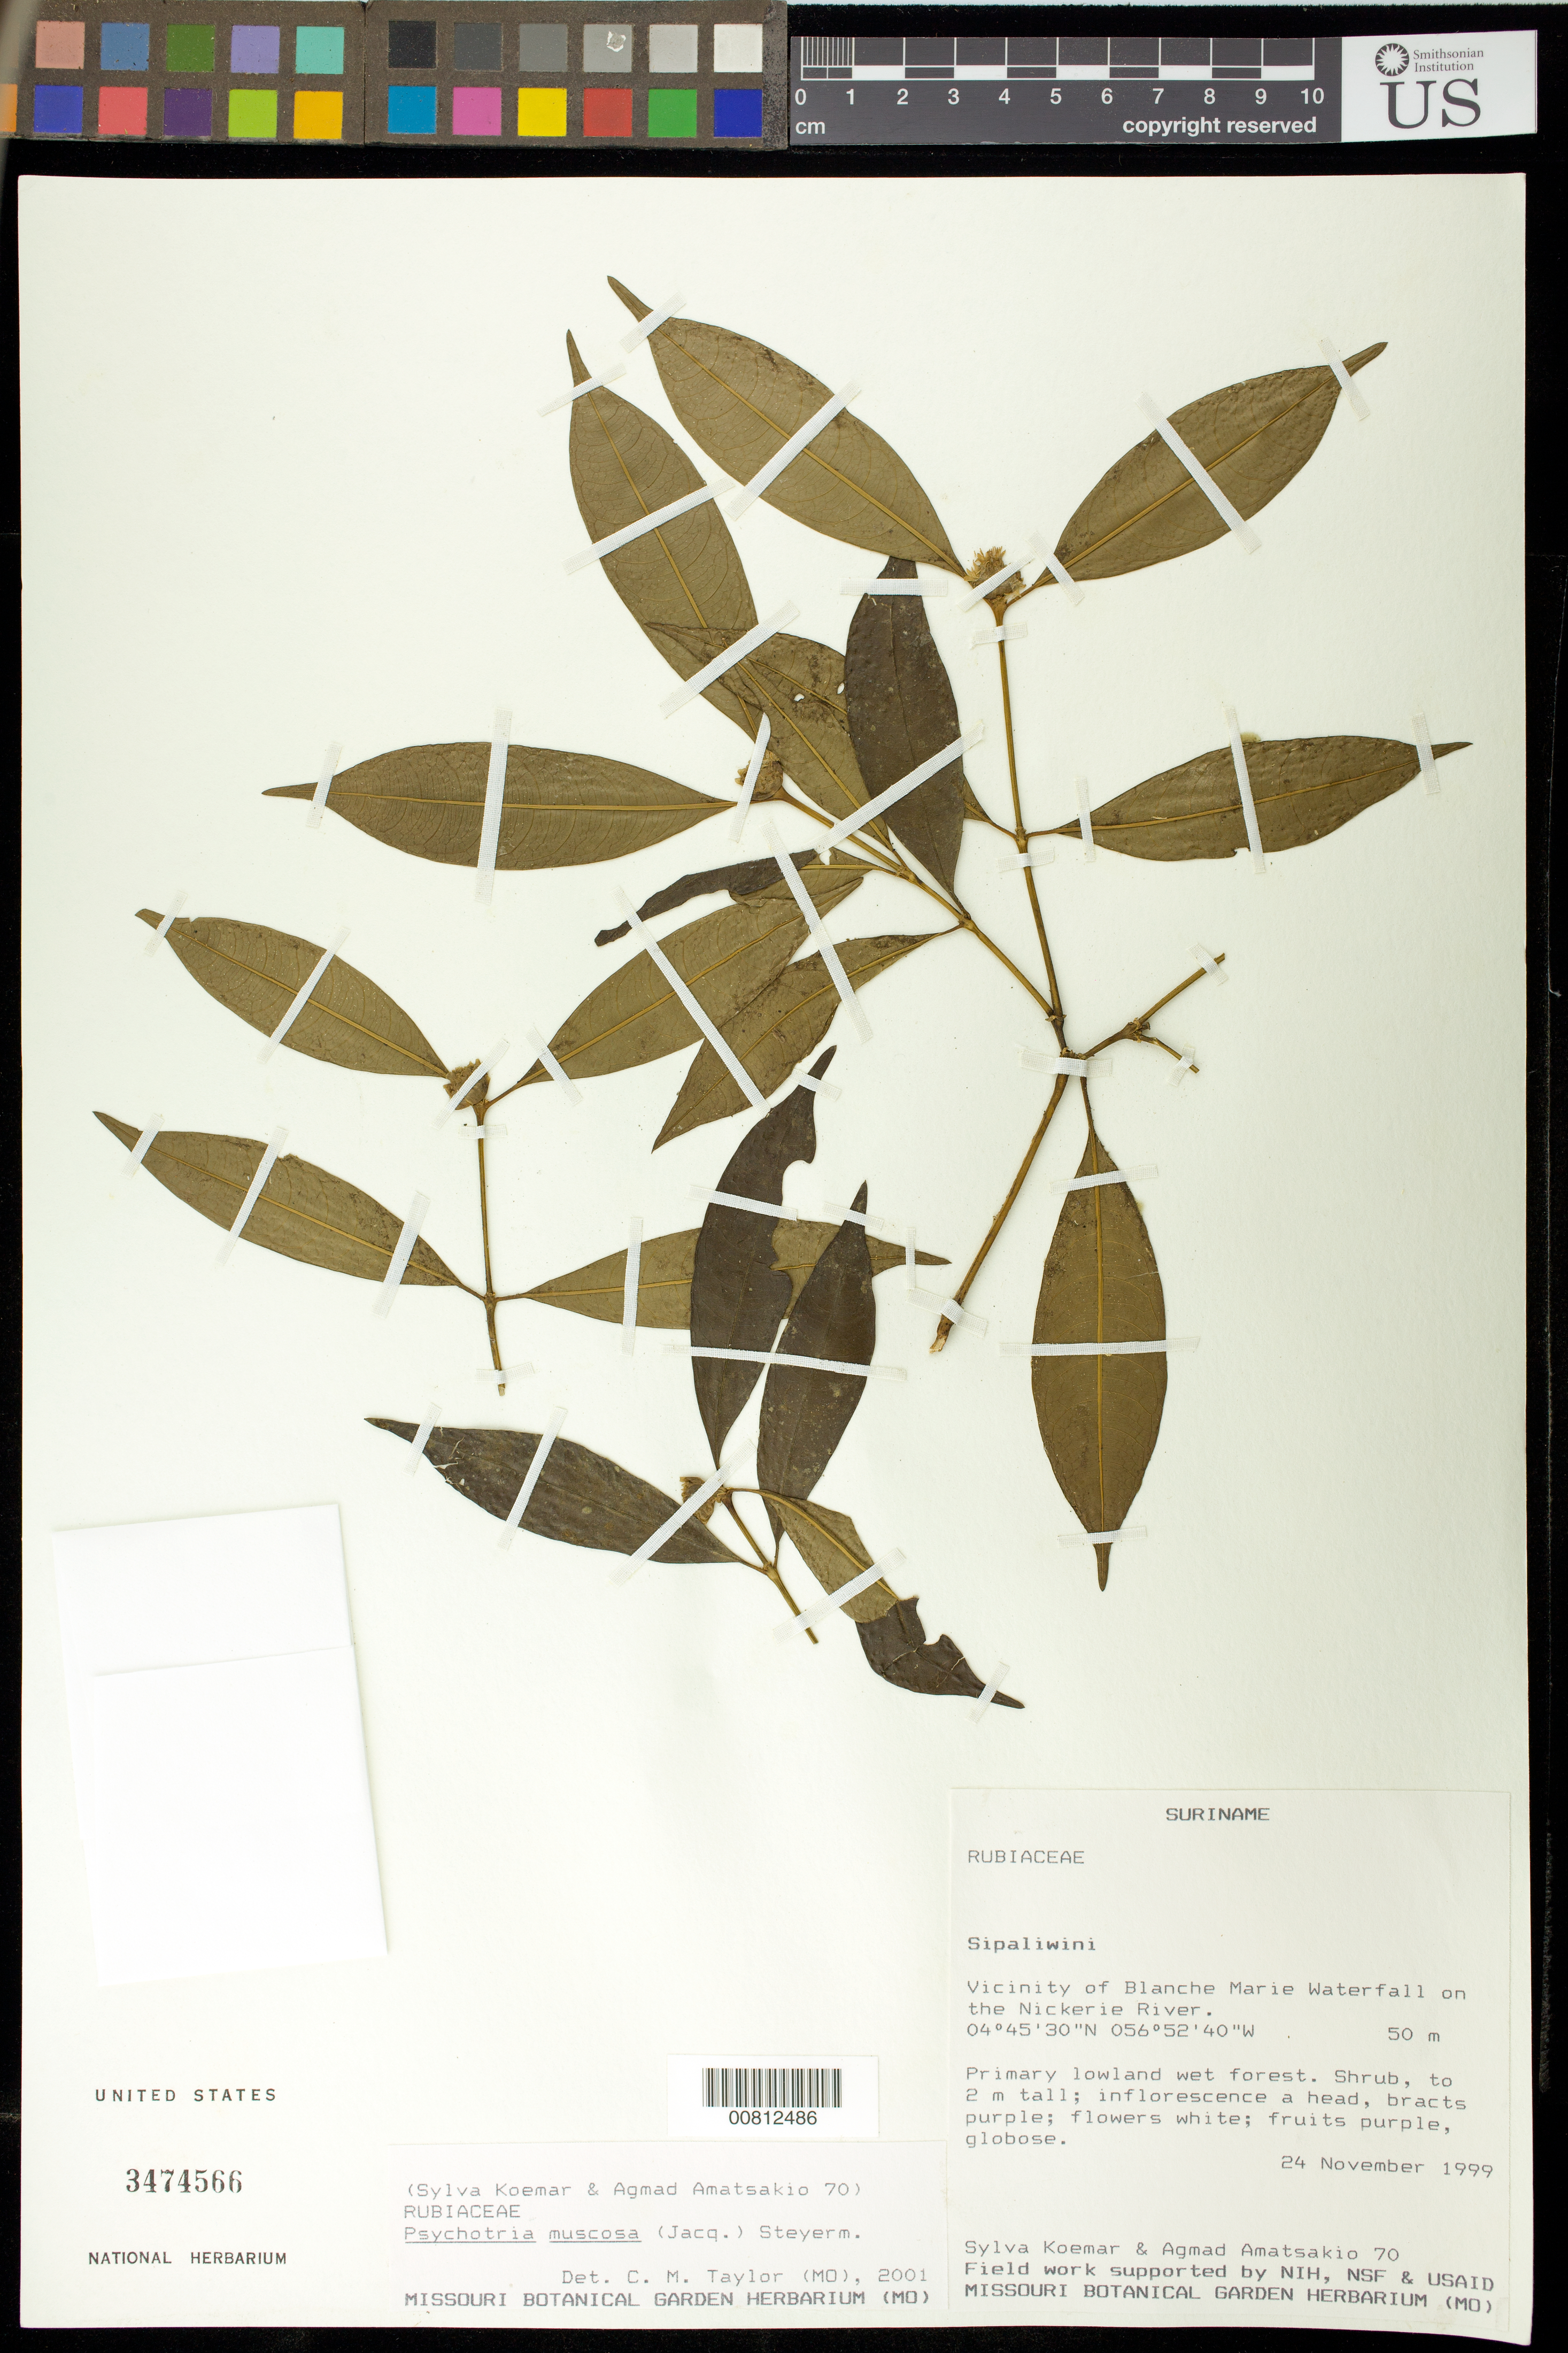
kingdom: Plantae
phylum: Tracheophyta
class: Magnoliopsida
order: Gentianales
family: Rubiaceae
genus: Palicourea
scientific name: Palicourea muscosa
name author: (Jacq.) Delprete & J.H. Kirkbr.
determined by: Kirkbride, J. H., Jr.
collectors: S. Koemar & A. Amatsakio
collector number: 70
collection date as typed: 24-Nov-99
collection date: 1999-11-24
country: Suriname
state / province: Sipaliwini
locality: Blanche Marie waterfall, vic., Nickerie R.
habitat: Primary lowland wet forest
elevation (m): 50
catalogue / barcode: US 3474566